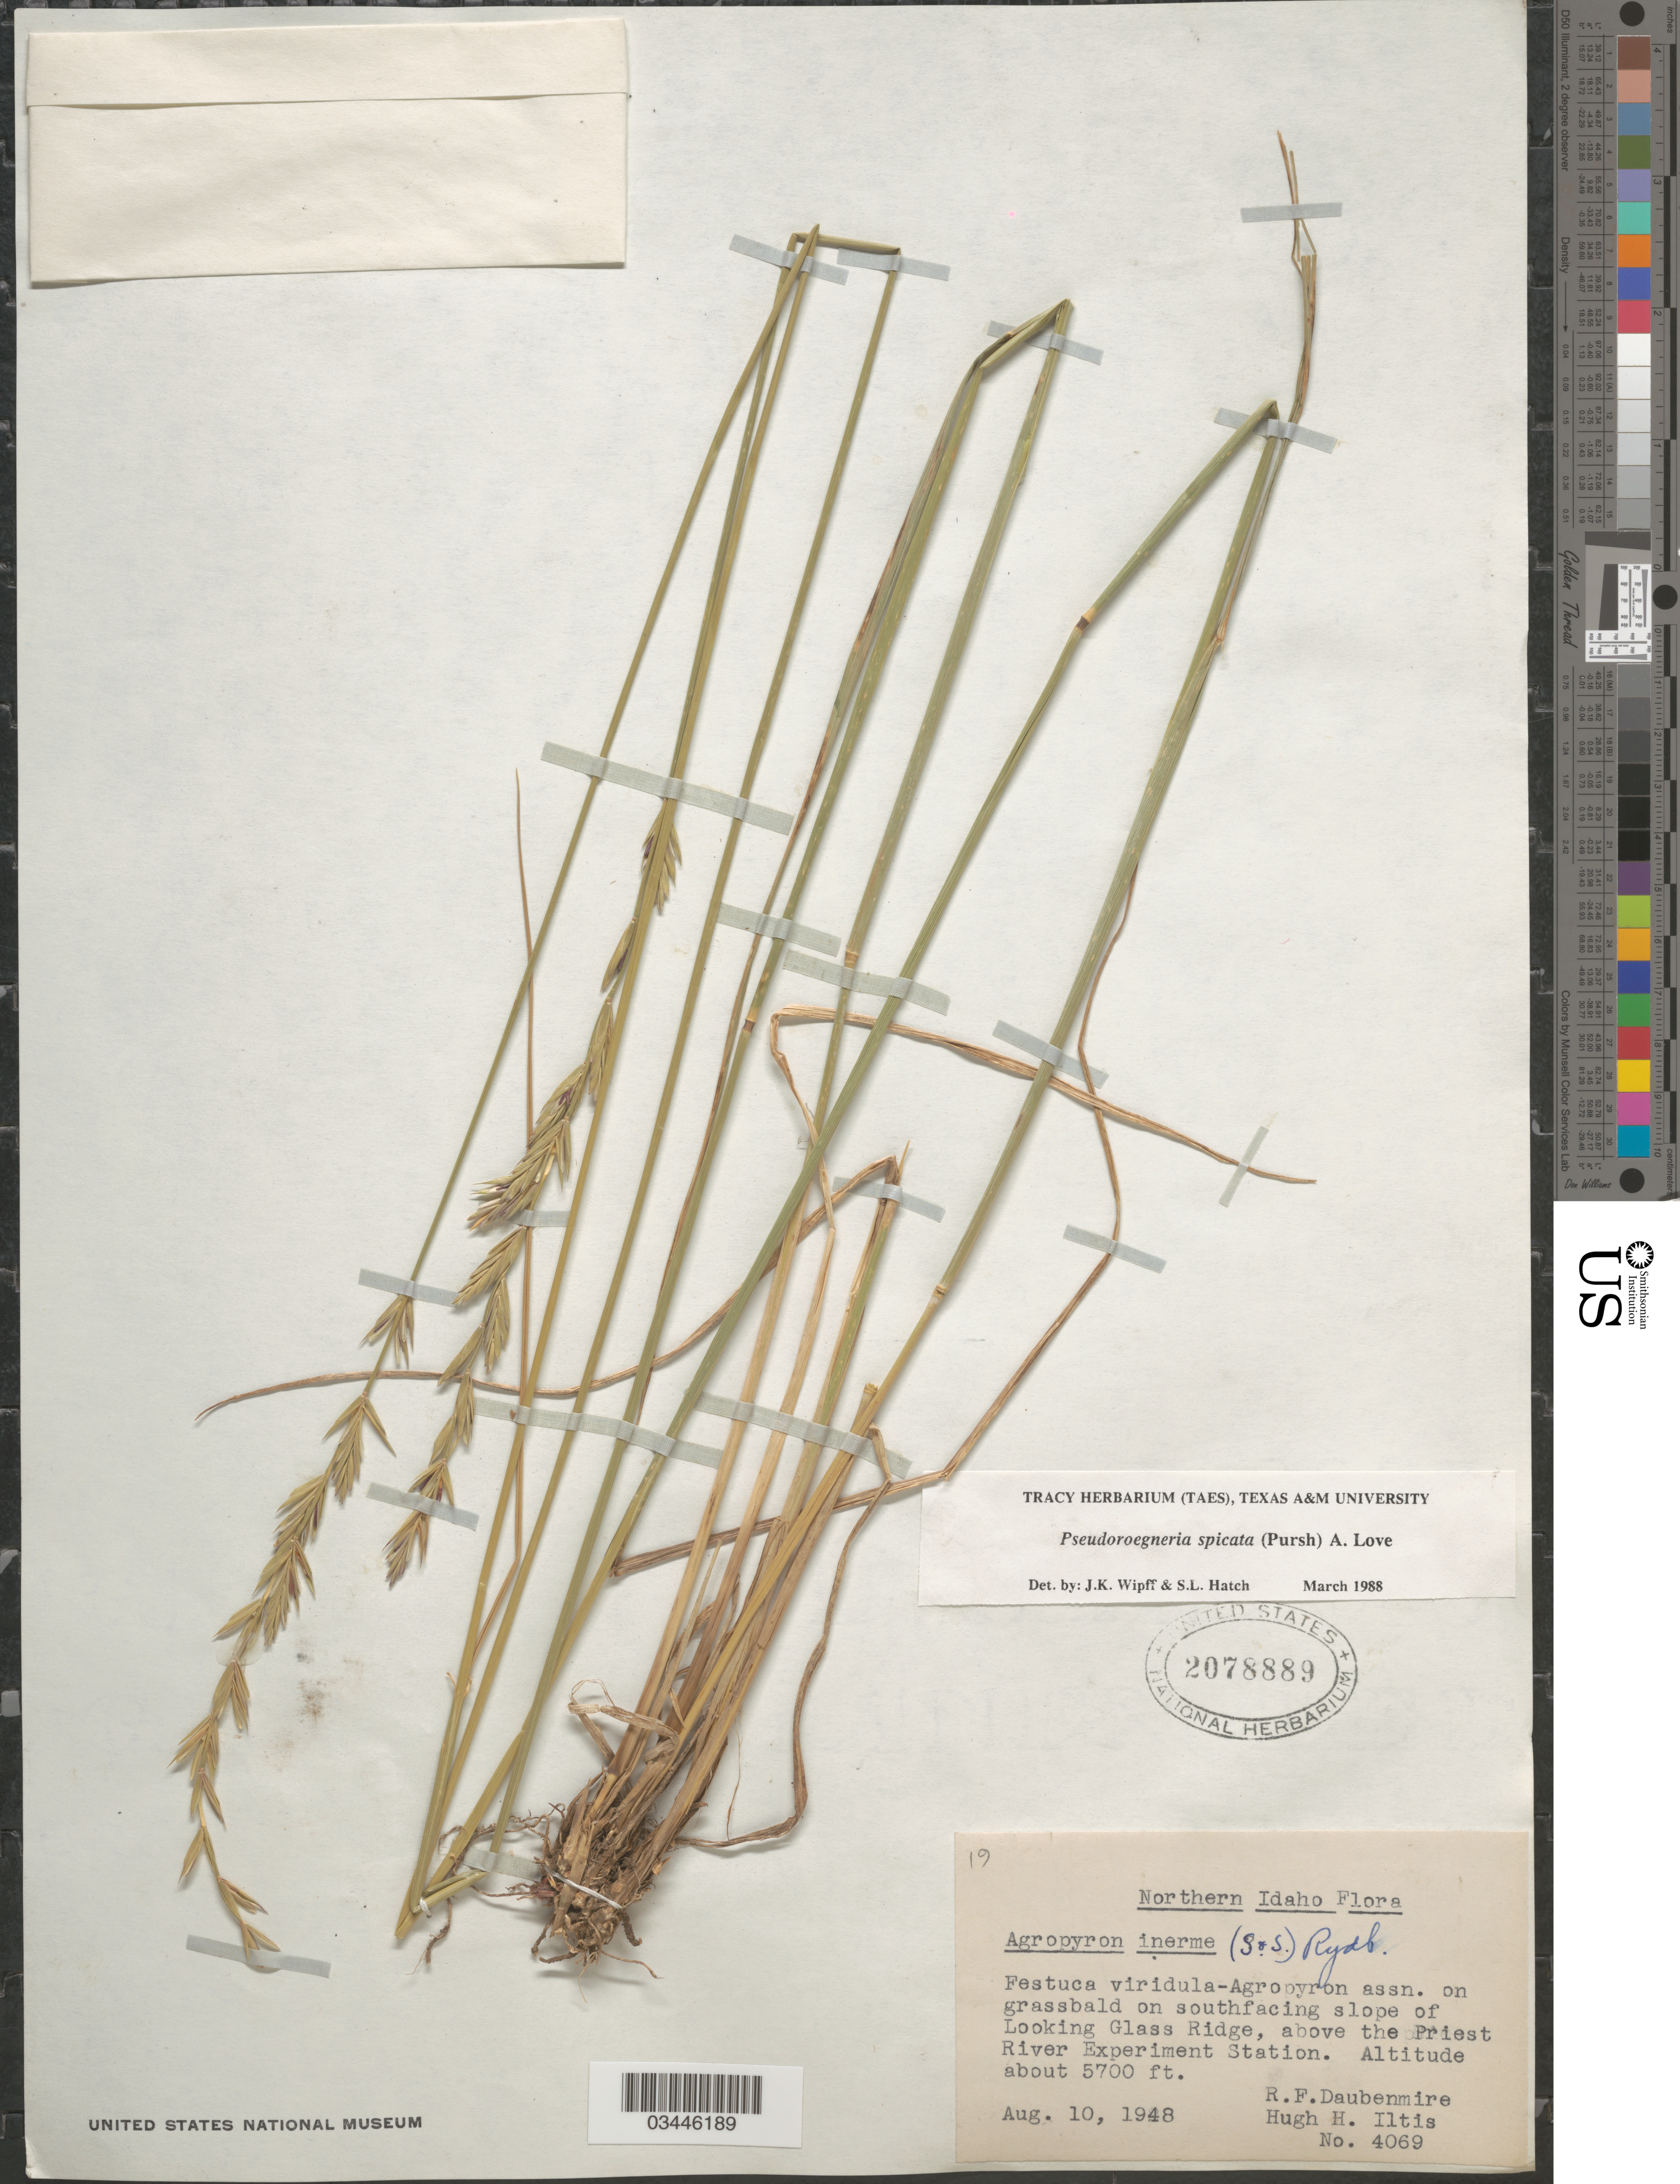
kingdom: Plantae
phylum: Tracheophyta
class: Liliopsida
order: Poales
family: Poaceae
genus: Pseudoroegneria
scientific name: Pseudoroegneria spicata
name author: (Pursh) Á. Löve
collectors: R. Daubenmire & H. Iltis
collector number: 4069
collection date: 1948-08-10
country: United States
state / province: Idaho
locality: Northern Idaho. On grassbald on southfacing slope of Looking Glass Ridge, above the Priest River Experiment Station.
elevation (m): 1737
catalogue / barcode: US 2078889